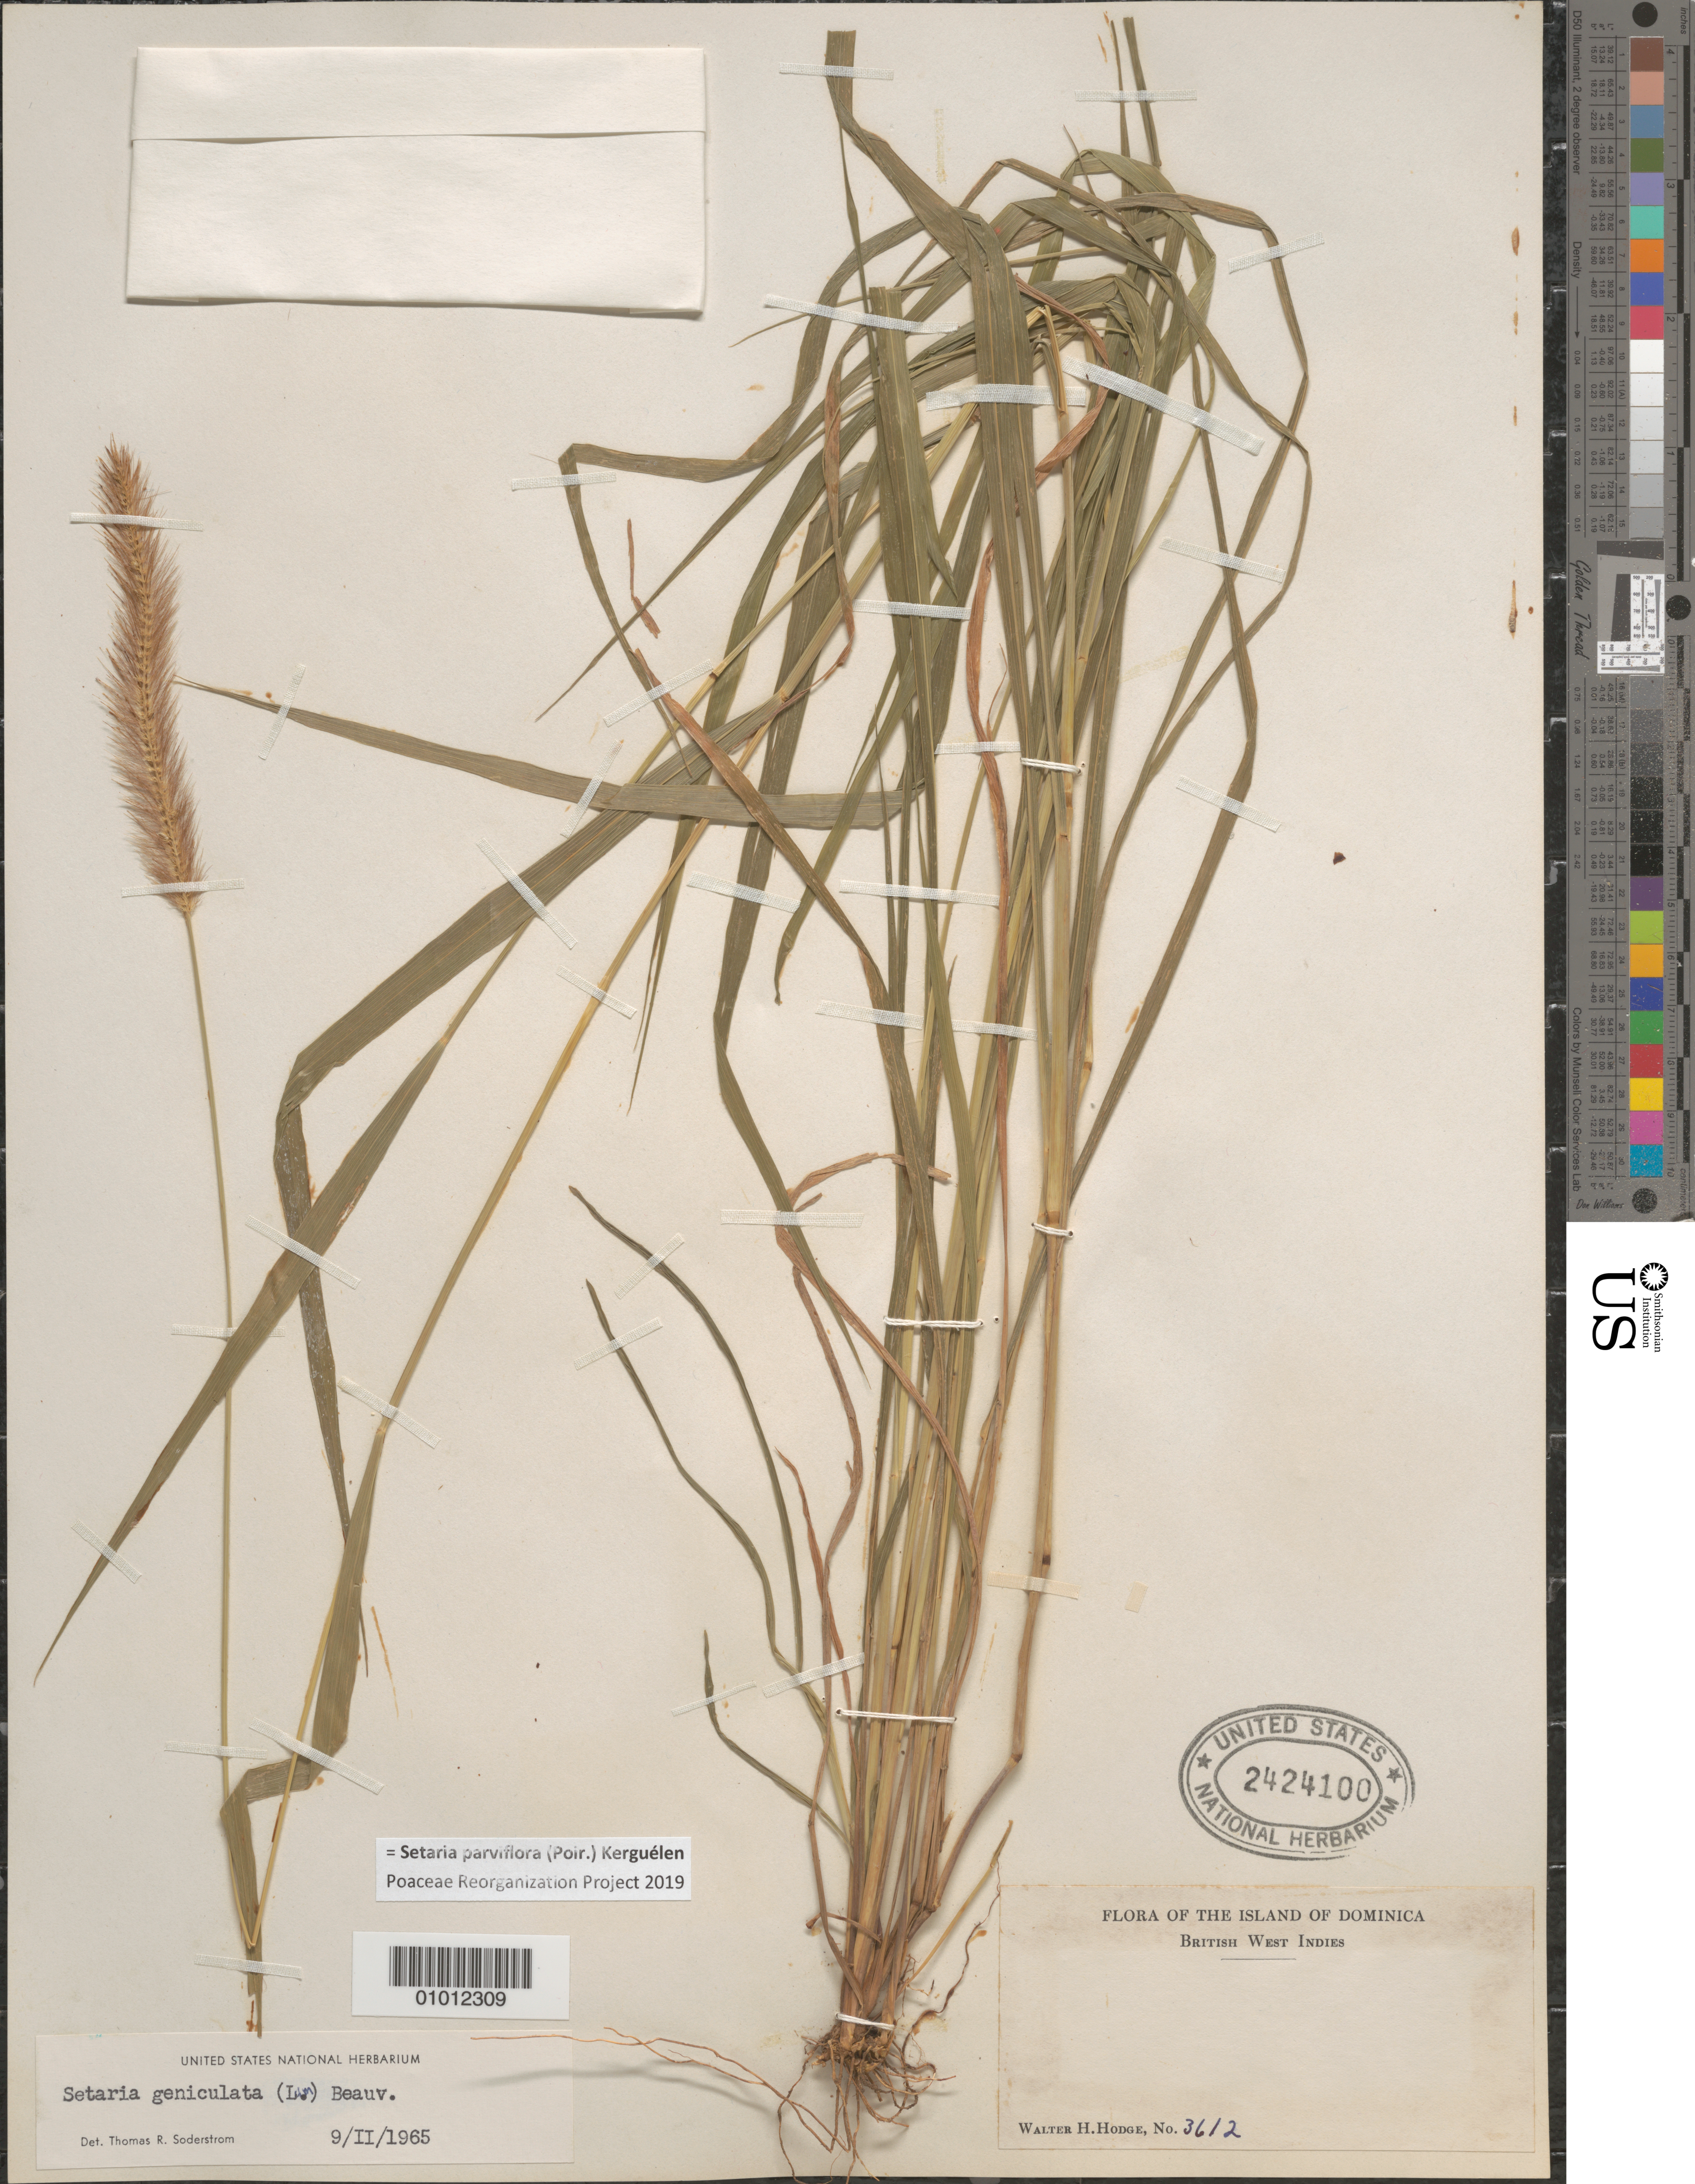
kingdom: Plantae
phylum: Tracheophyta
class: Liliopsida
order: Poales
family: Poaceae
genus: Setaria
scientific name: Setaria parviflora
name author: (Poir.) Kerguélen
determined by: Poaceae Reorganization Project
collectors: W. Hodge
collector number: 3612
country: Dominica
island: Dominica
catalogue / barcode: US 2424100